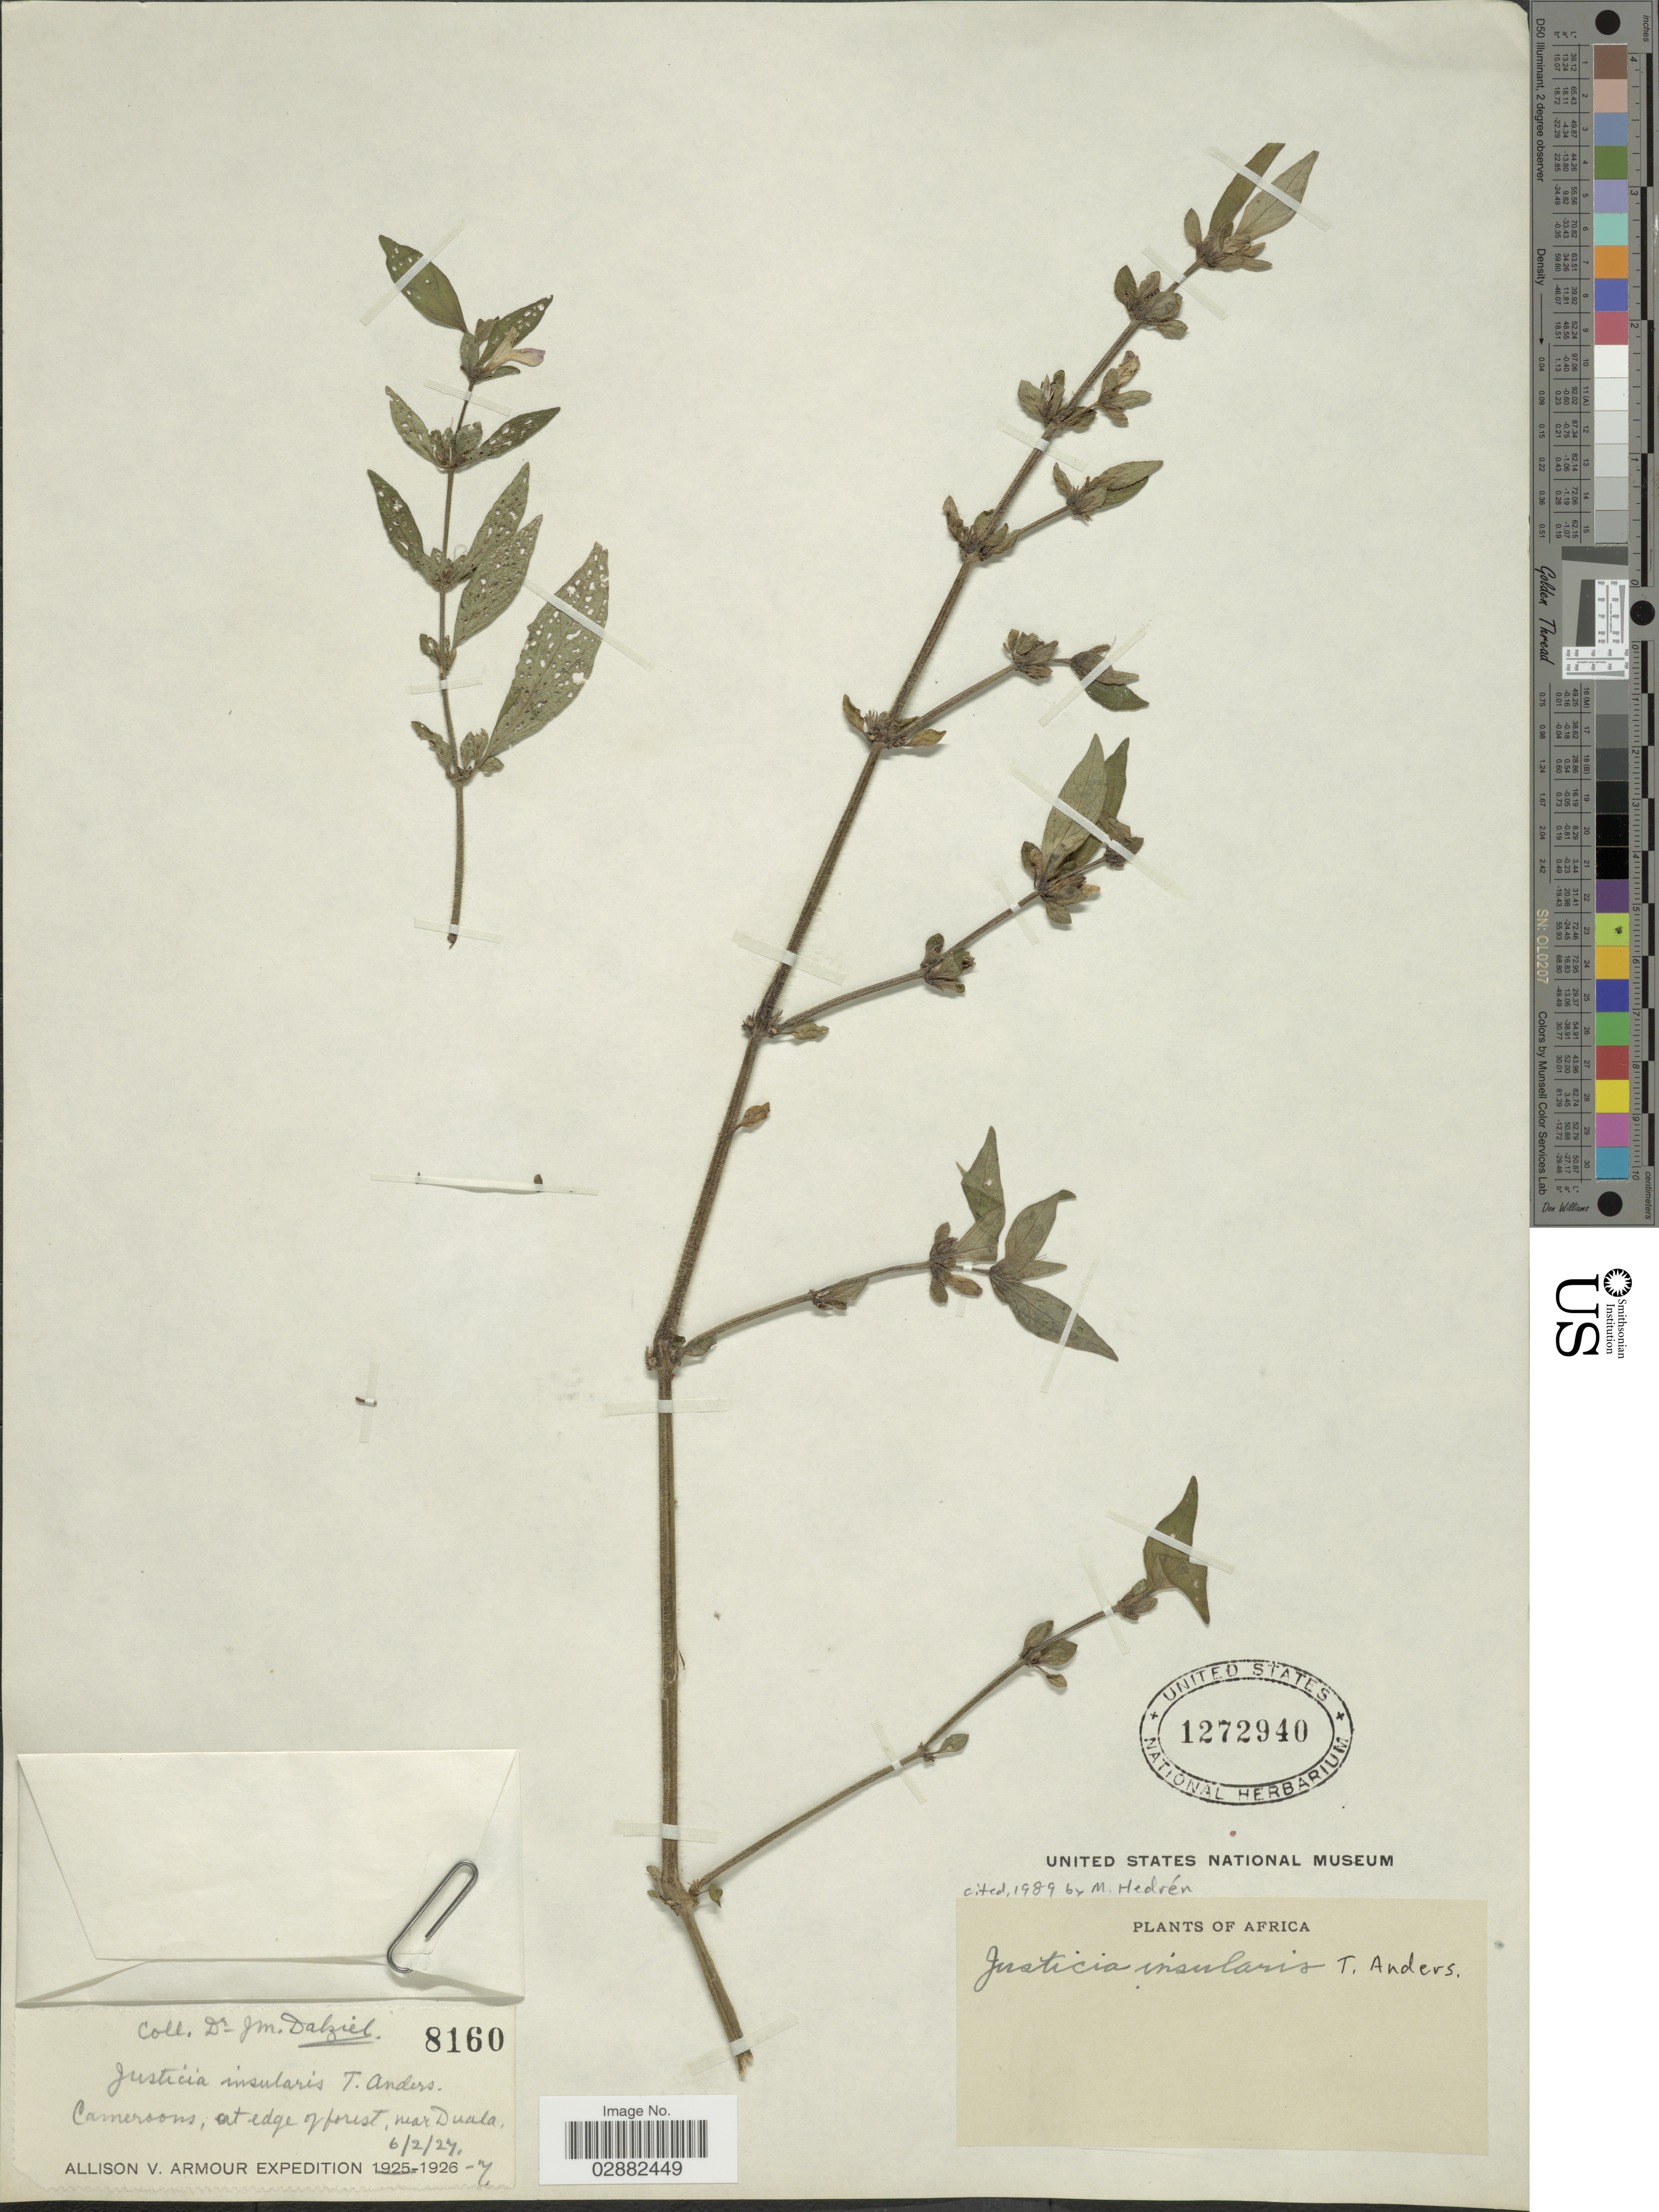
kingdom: Plantae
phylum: Tracheophyta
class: Magnoliopsida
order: Lamiales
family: Acanthaceae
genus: Justicia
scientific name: Justicia insularis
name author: T. Anderson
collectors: J. Dalziel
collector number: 8160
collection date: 1927-02-06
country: Cameroon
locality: At edge of forest, Max Duala.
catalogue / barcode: US 1272940